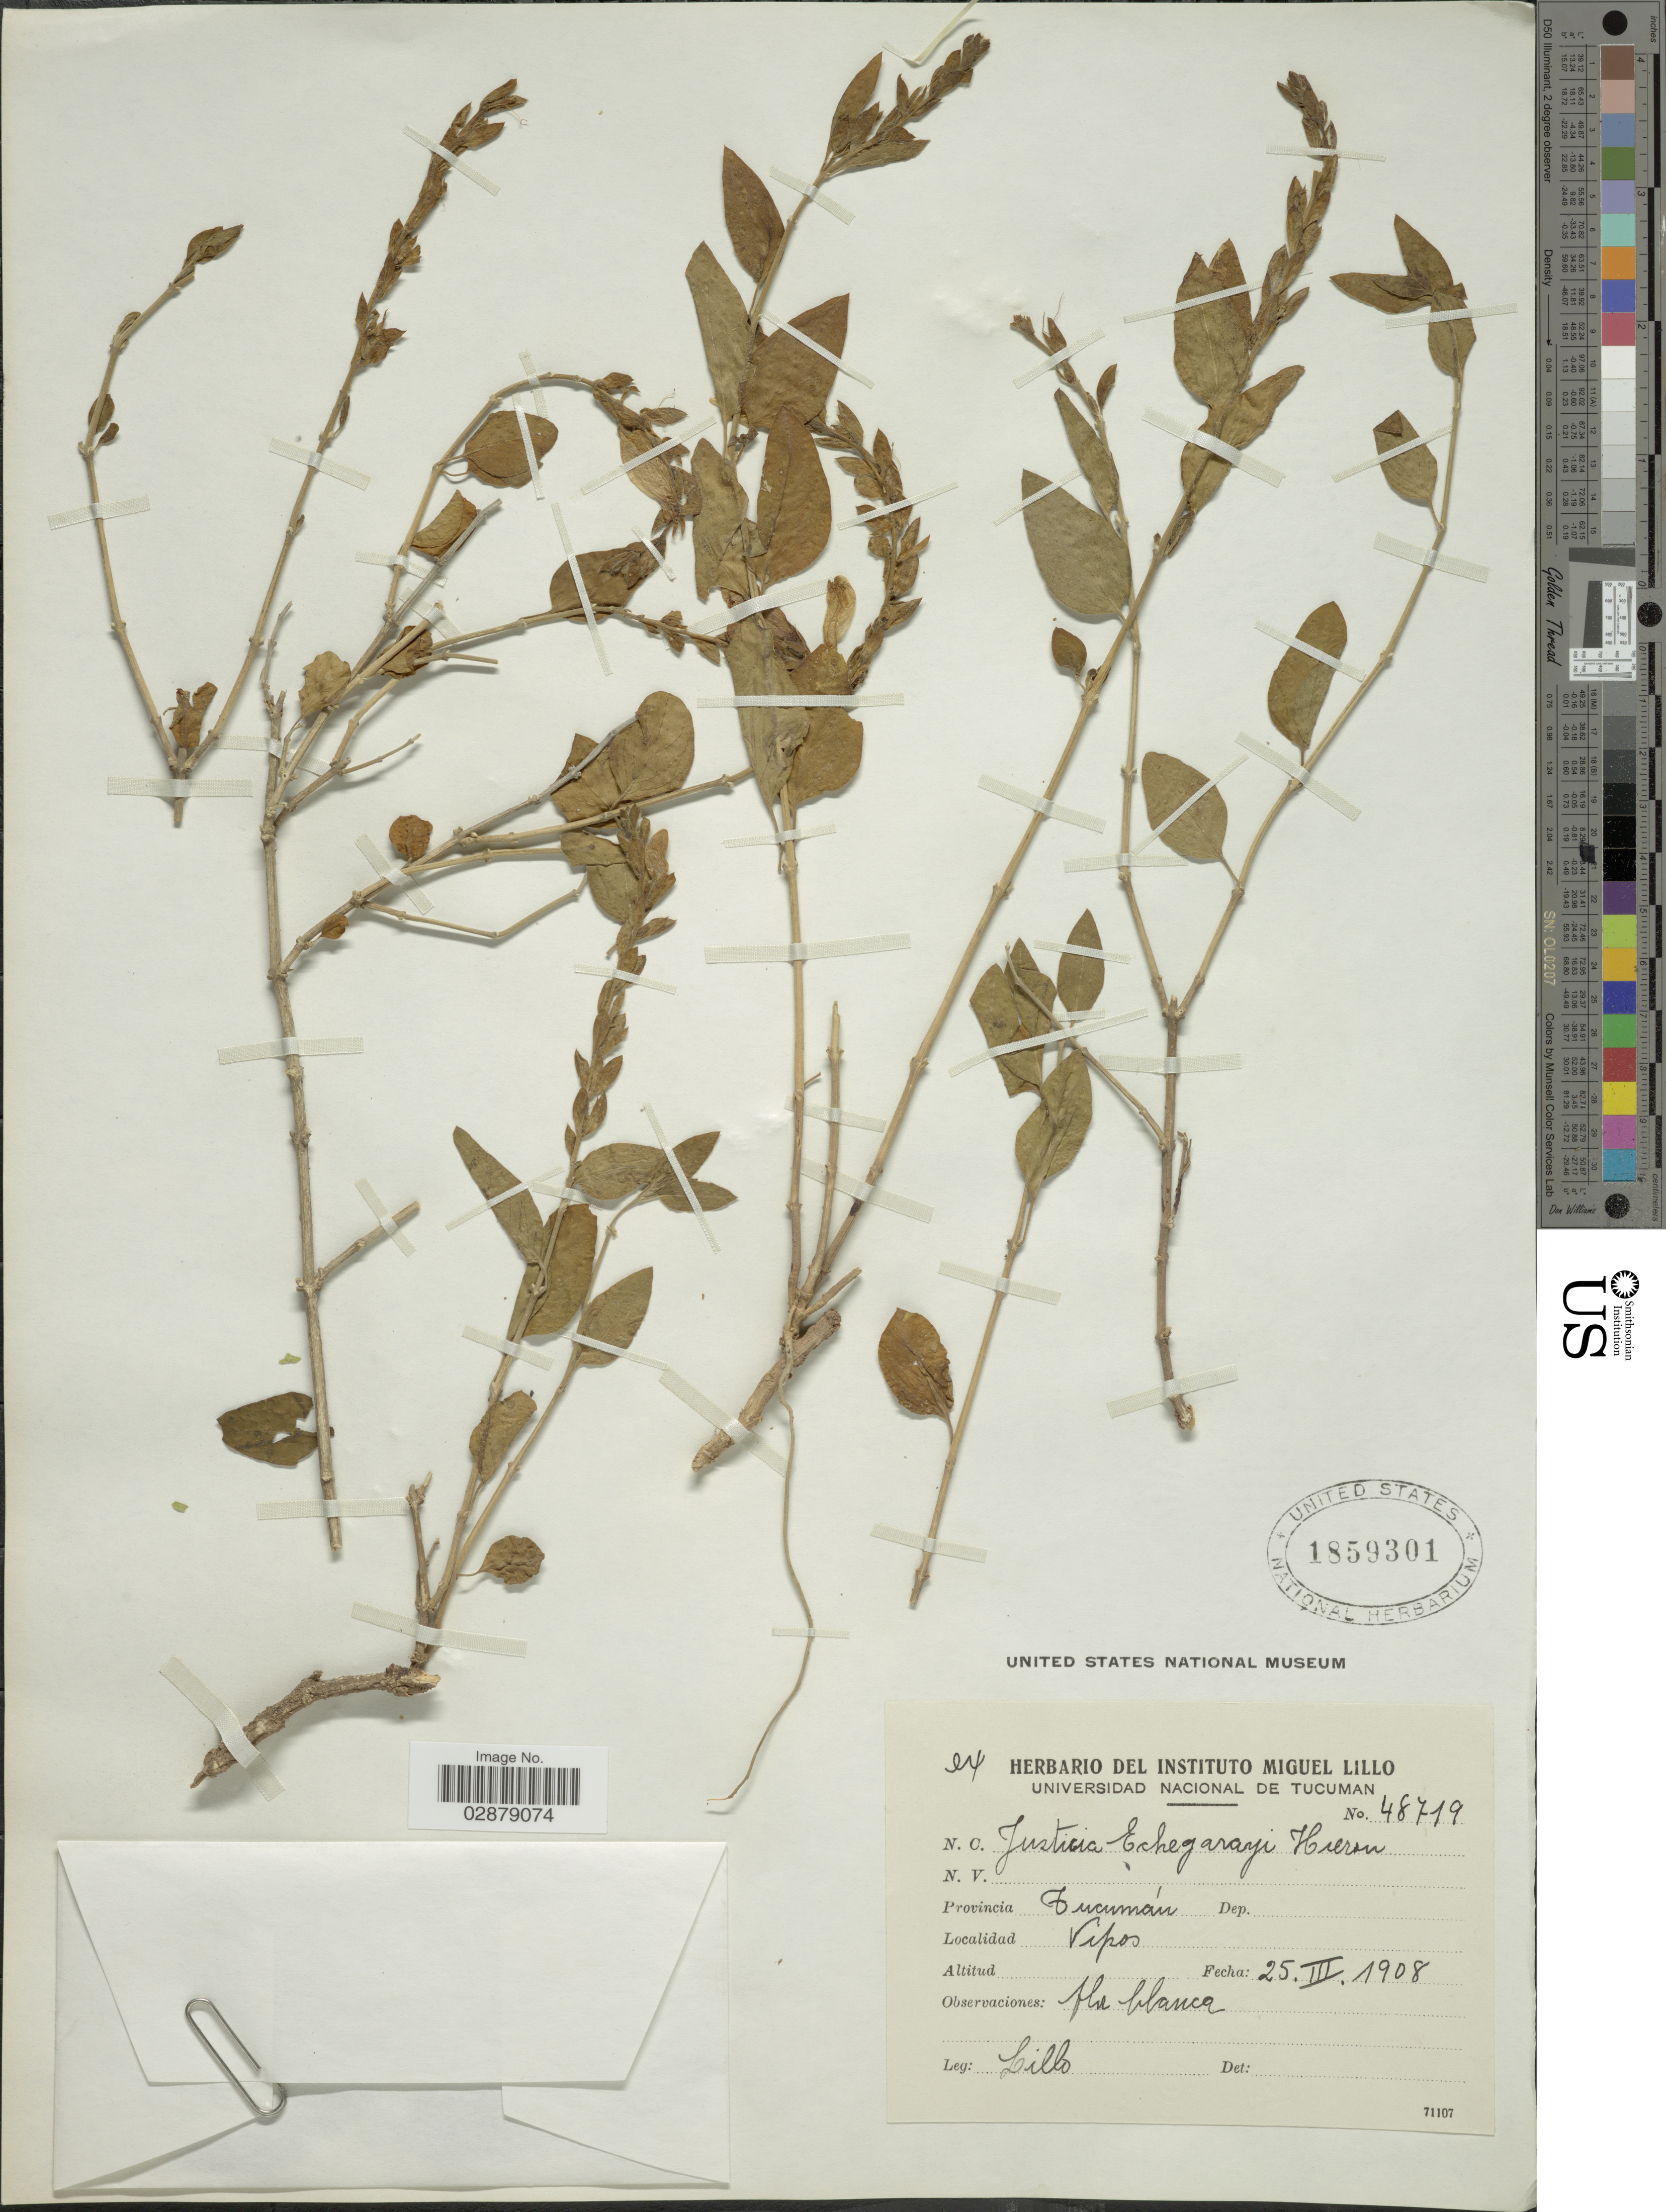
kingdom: Plantae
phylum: Tracheophyta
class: Magnoliopsida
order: Lamiales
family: Acanthaceae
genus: Justicia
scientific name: Justicia gilliesii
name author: (Nees) Benth.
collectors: M. Lillo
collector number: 48719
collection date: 1908-03-25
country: Argentina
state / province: Tucuman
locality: Vipos.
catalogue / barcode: US 1859301